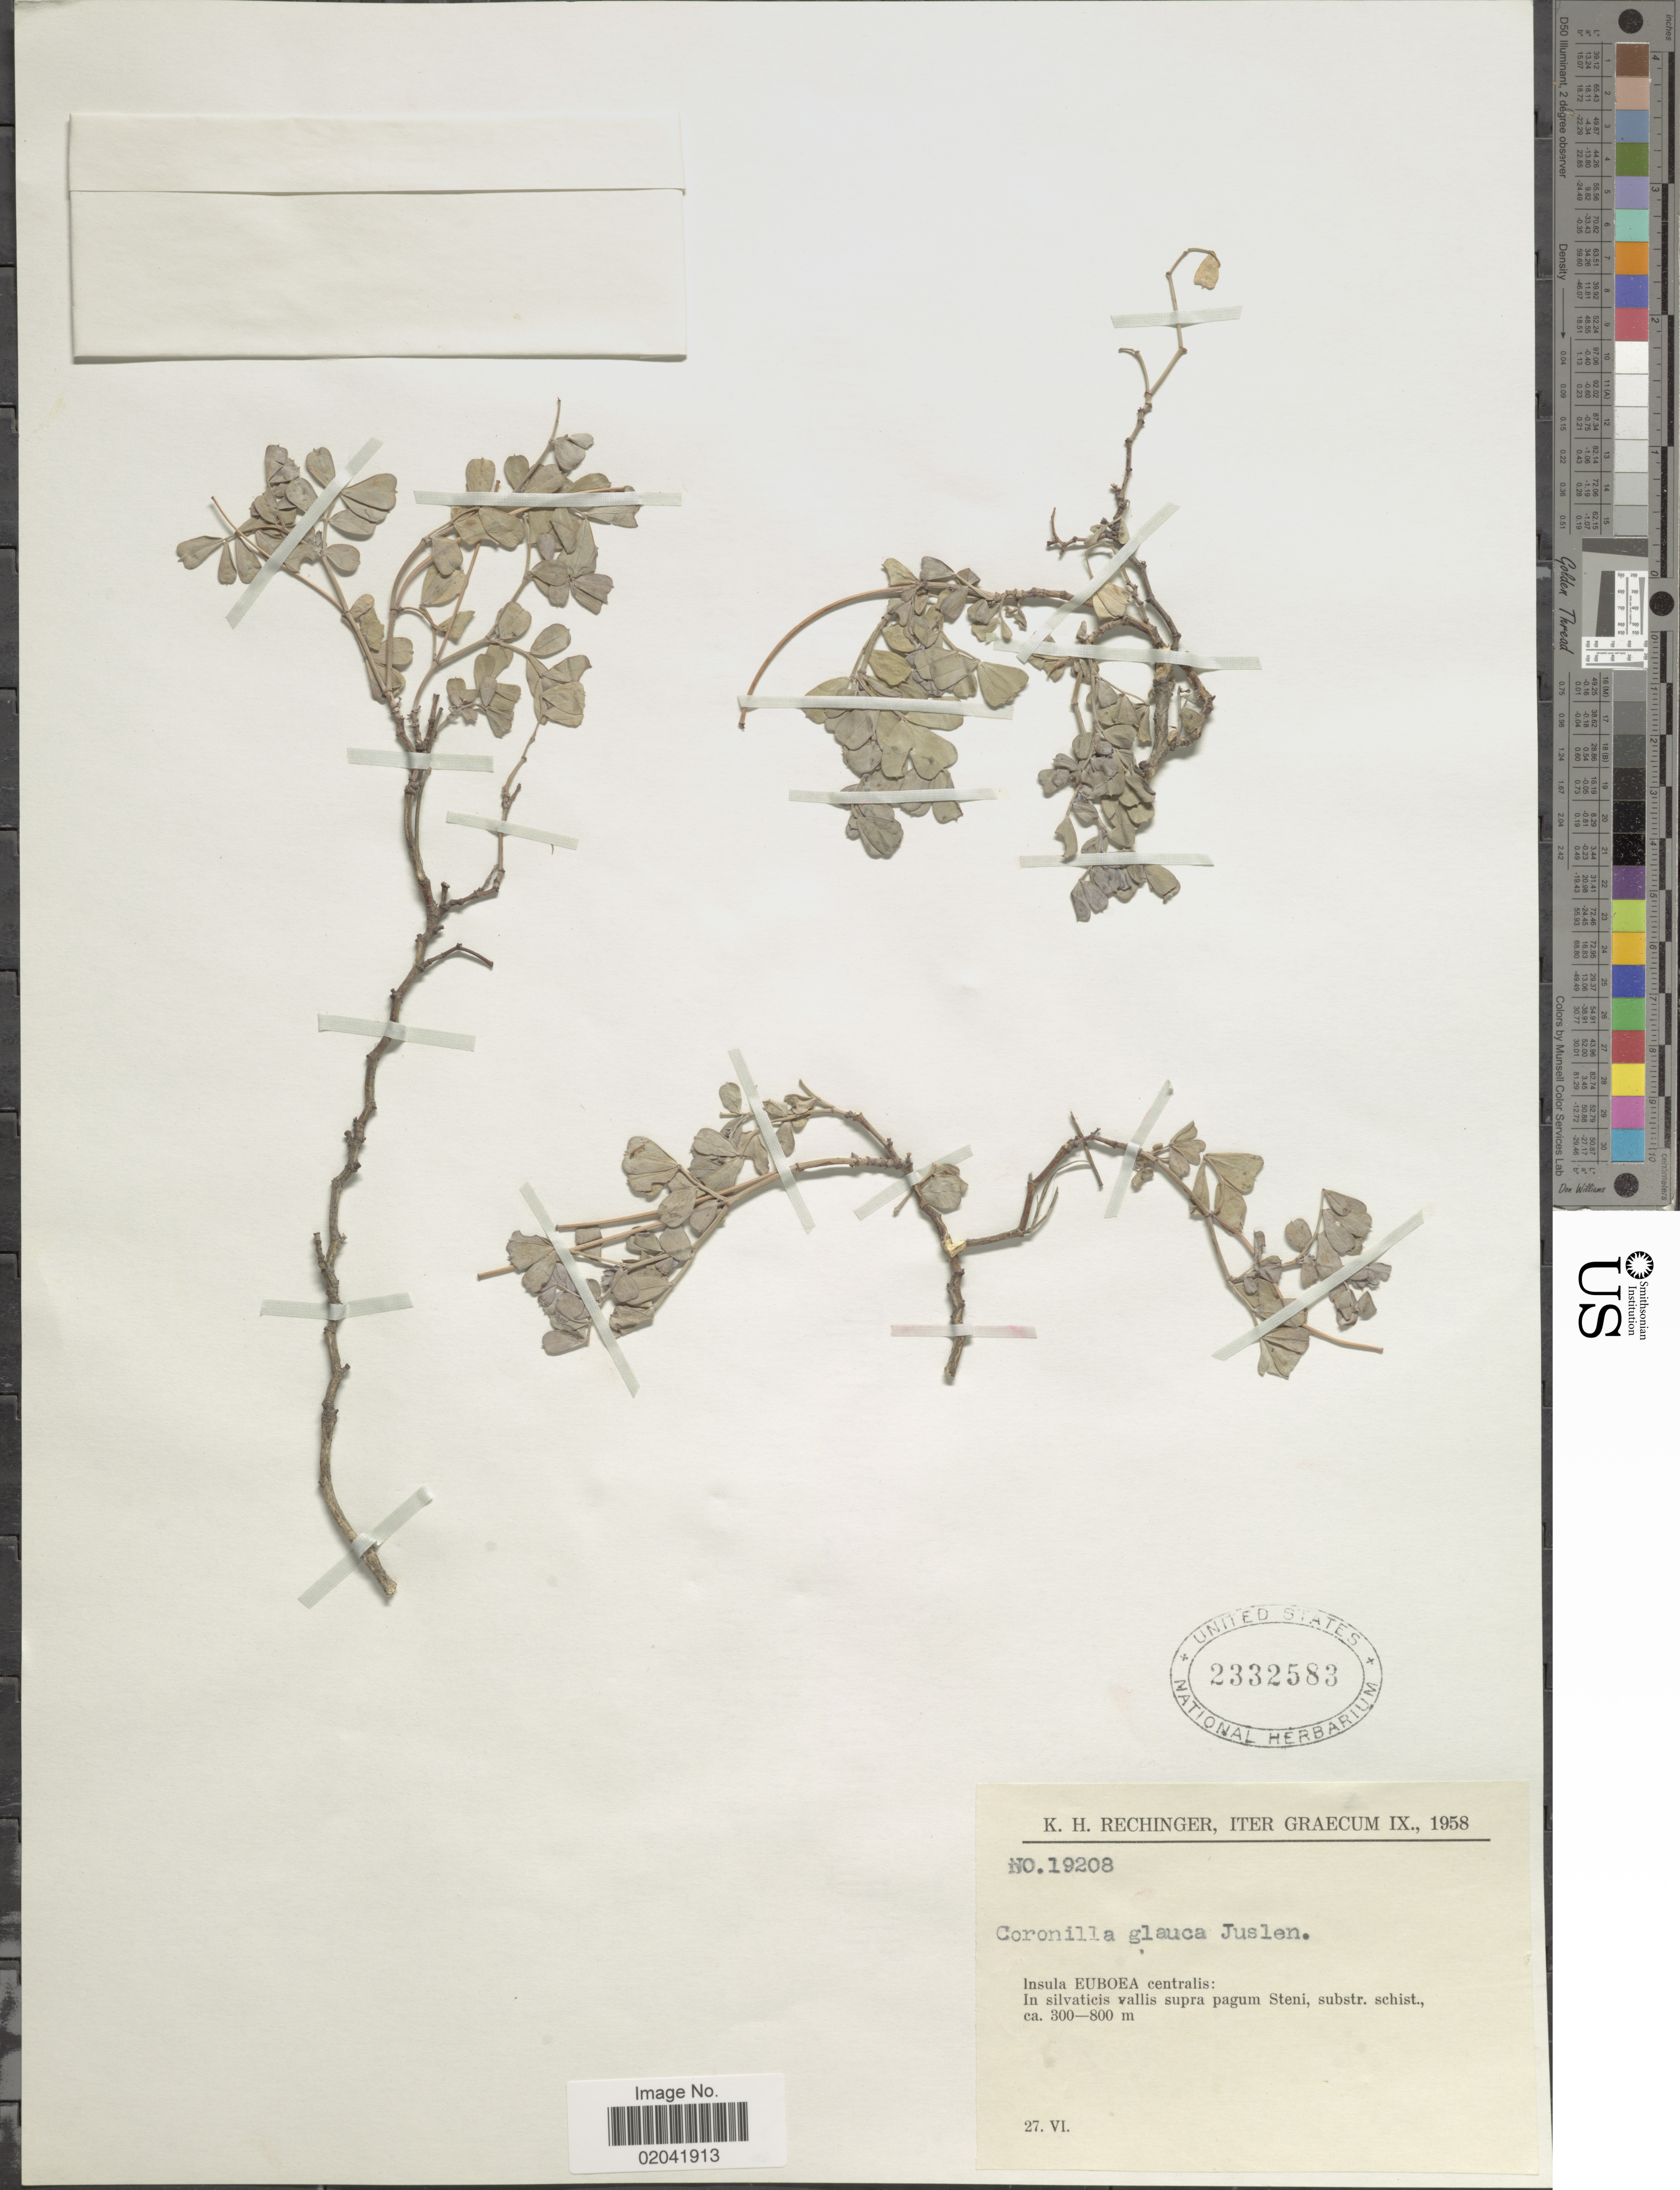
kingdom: Plantae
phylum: Tracheophyta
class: Magnoliopsida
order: Fabales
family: Fabaceae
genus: Coronilla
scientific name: Coronilla glauca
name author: L.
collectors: K. H. Rechinger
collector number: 19208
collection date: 1958-06-27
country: Greece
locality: Insula Euboea centralis: In silvaticis vallis supra pagum STeni, substr. schist.,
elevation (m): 300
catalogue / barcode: US 2332583